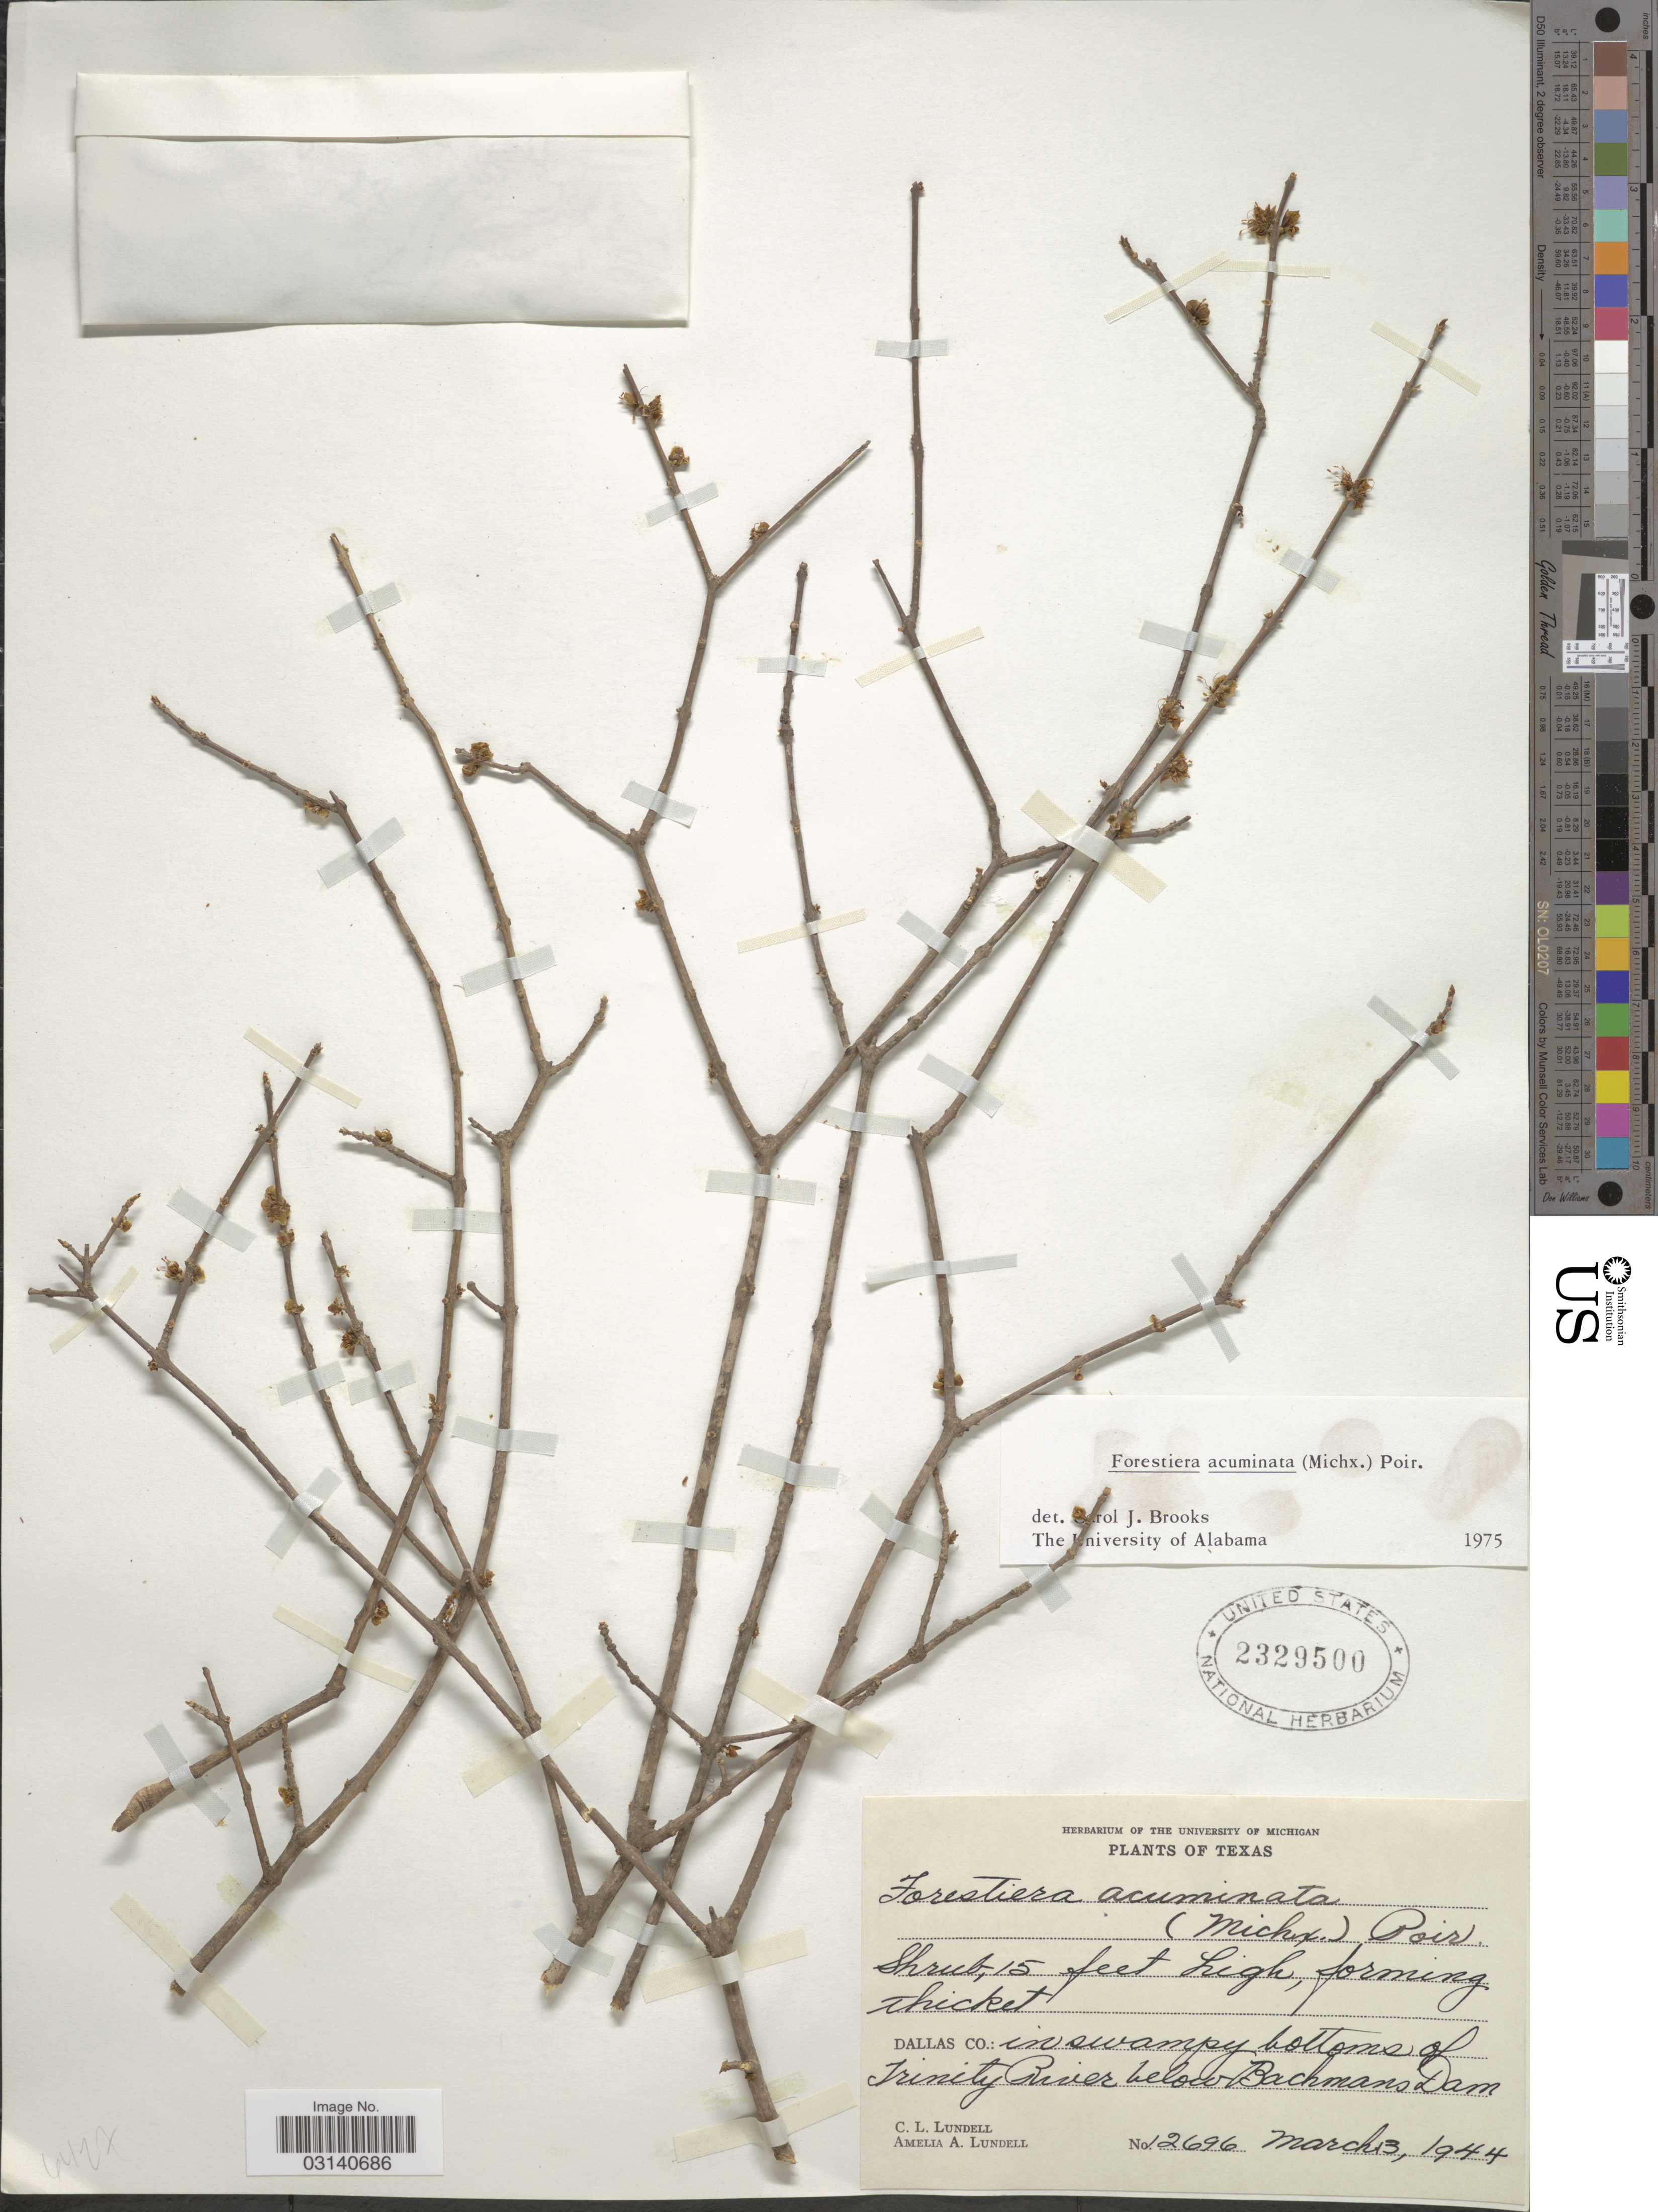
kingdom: Plantae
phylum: Tracheophyta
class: Magnoliopsida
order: Lamiales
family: Oleaceae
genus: Forestiera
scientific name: Forestiera acuminata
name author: (Michx.) Poir.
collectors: C. L. Lundell & A. A. Lundell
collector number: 12696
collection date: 1944-03-13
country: United States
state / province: Texas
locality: Dallas Co.: in swampy bottoms of Trinity River below Bachmans Dam.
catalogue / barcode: US 2329500